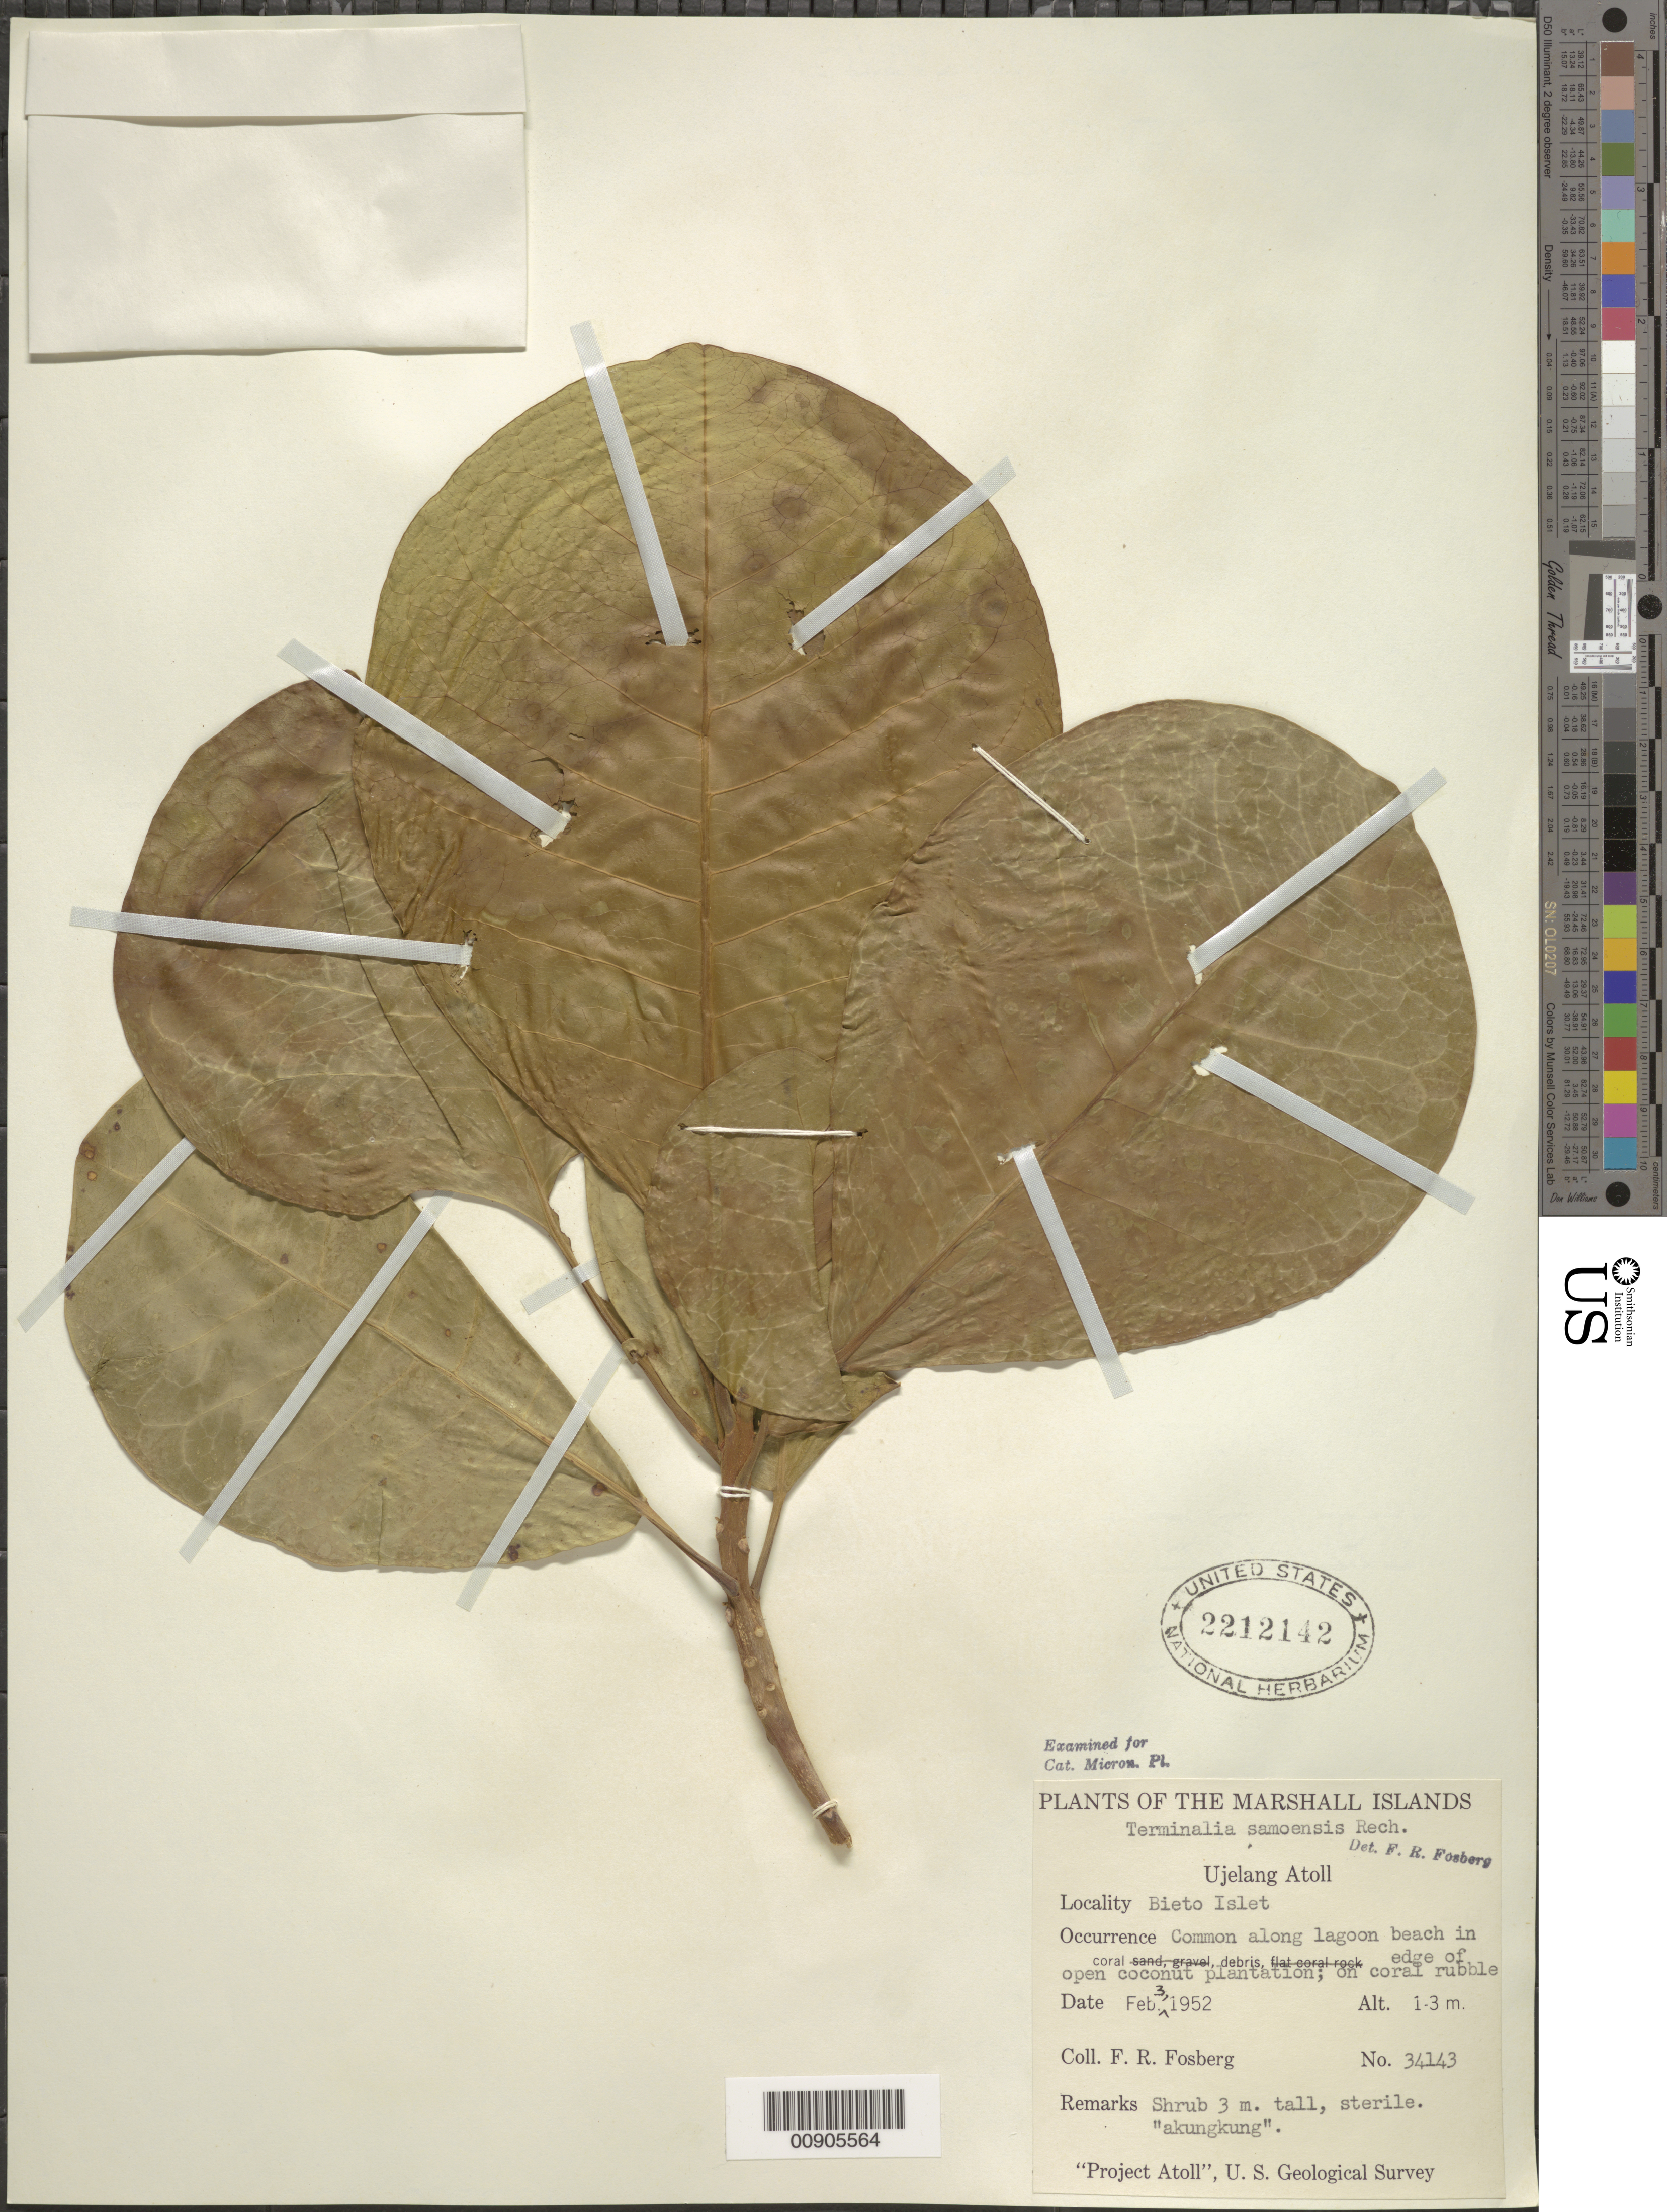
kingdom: Plantae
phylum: Tracheophyta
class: Magnoliopsida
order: Myrtales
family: Combretaceae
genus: Terminalia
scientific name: Terminalia samoensis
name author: Rech.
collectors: F. R. Fosberg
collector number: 34143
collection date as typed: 03 Feb 1952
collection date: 1952-02-03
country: Marshall Islands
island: Ujelang Atoll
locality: Bieto Islet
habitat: Common along lagoon beach in open cocunut olantation; on coral ruble.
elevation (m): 1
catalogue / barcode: US 2212142